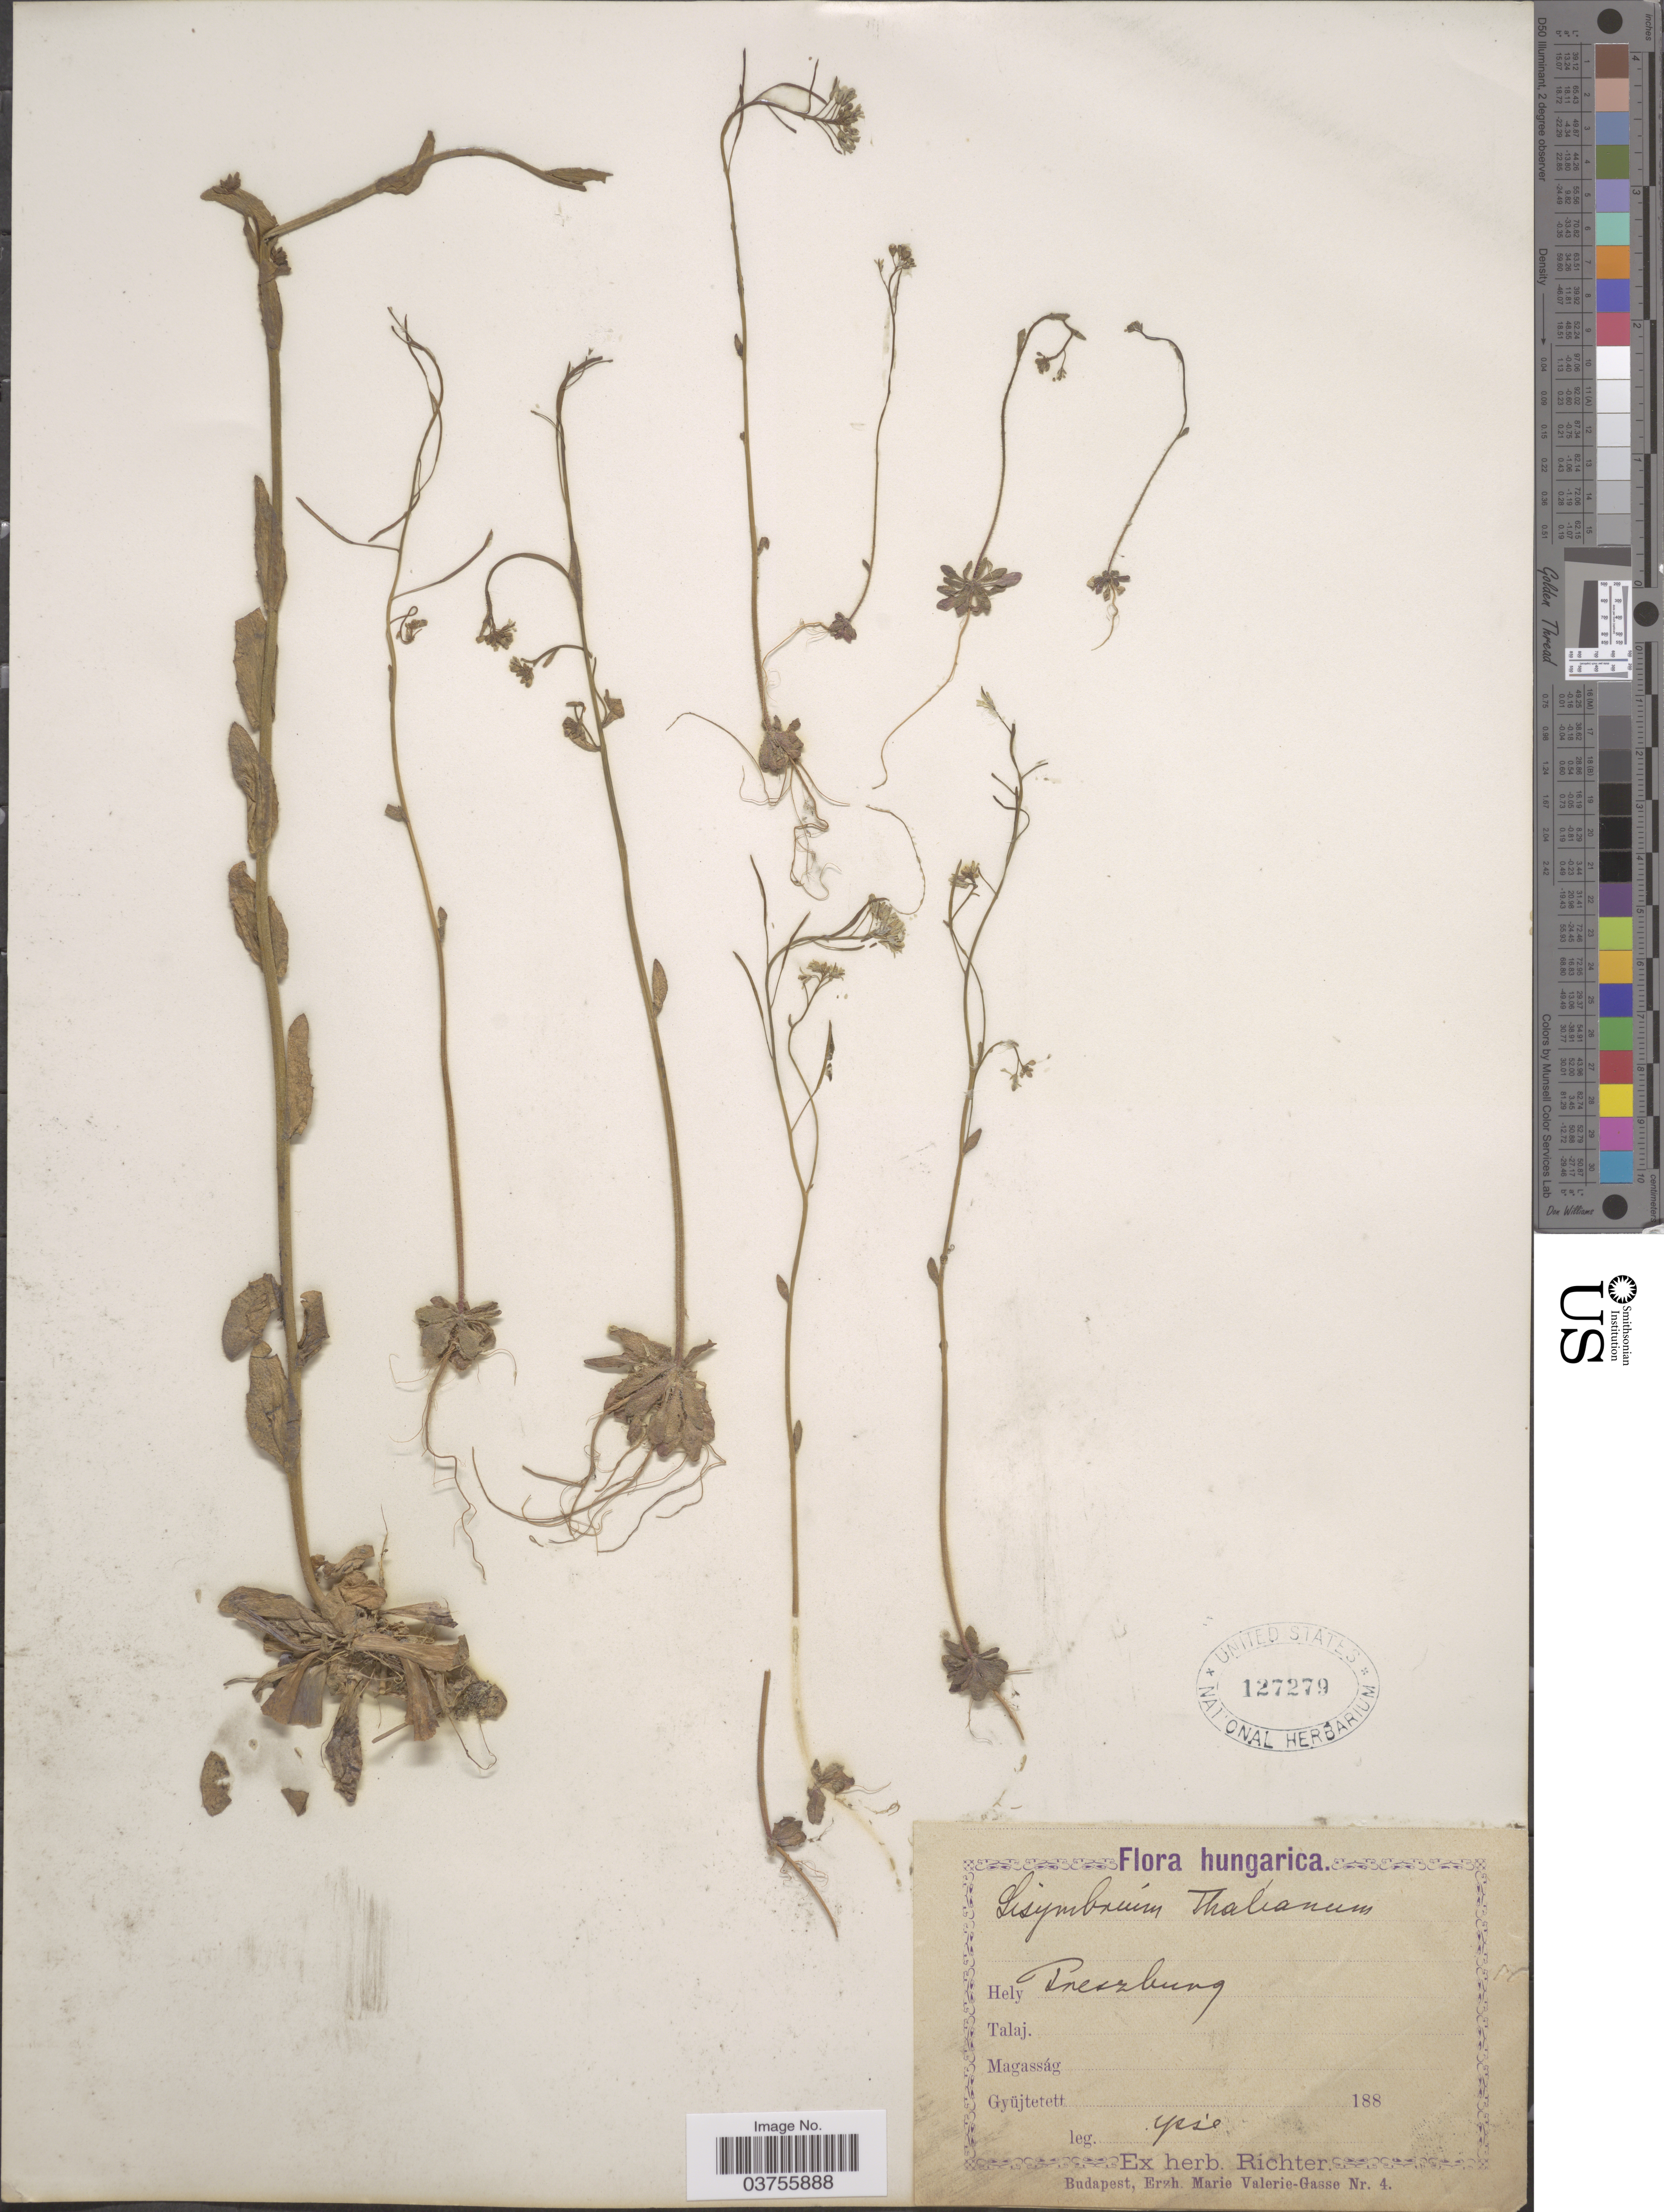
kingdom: Plantae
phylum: Tracheophyta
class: Magnoliopsida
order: Brassicales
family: Brassicaceae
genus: Arabidopsis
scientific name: Arabidopsis thaliana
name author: (L.) Heynh.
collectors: -- Richter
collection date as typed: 188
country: Hungary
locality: Preszburg.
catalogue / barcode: US 127279